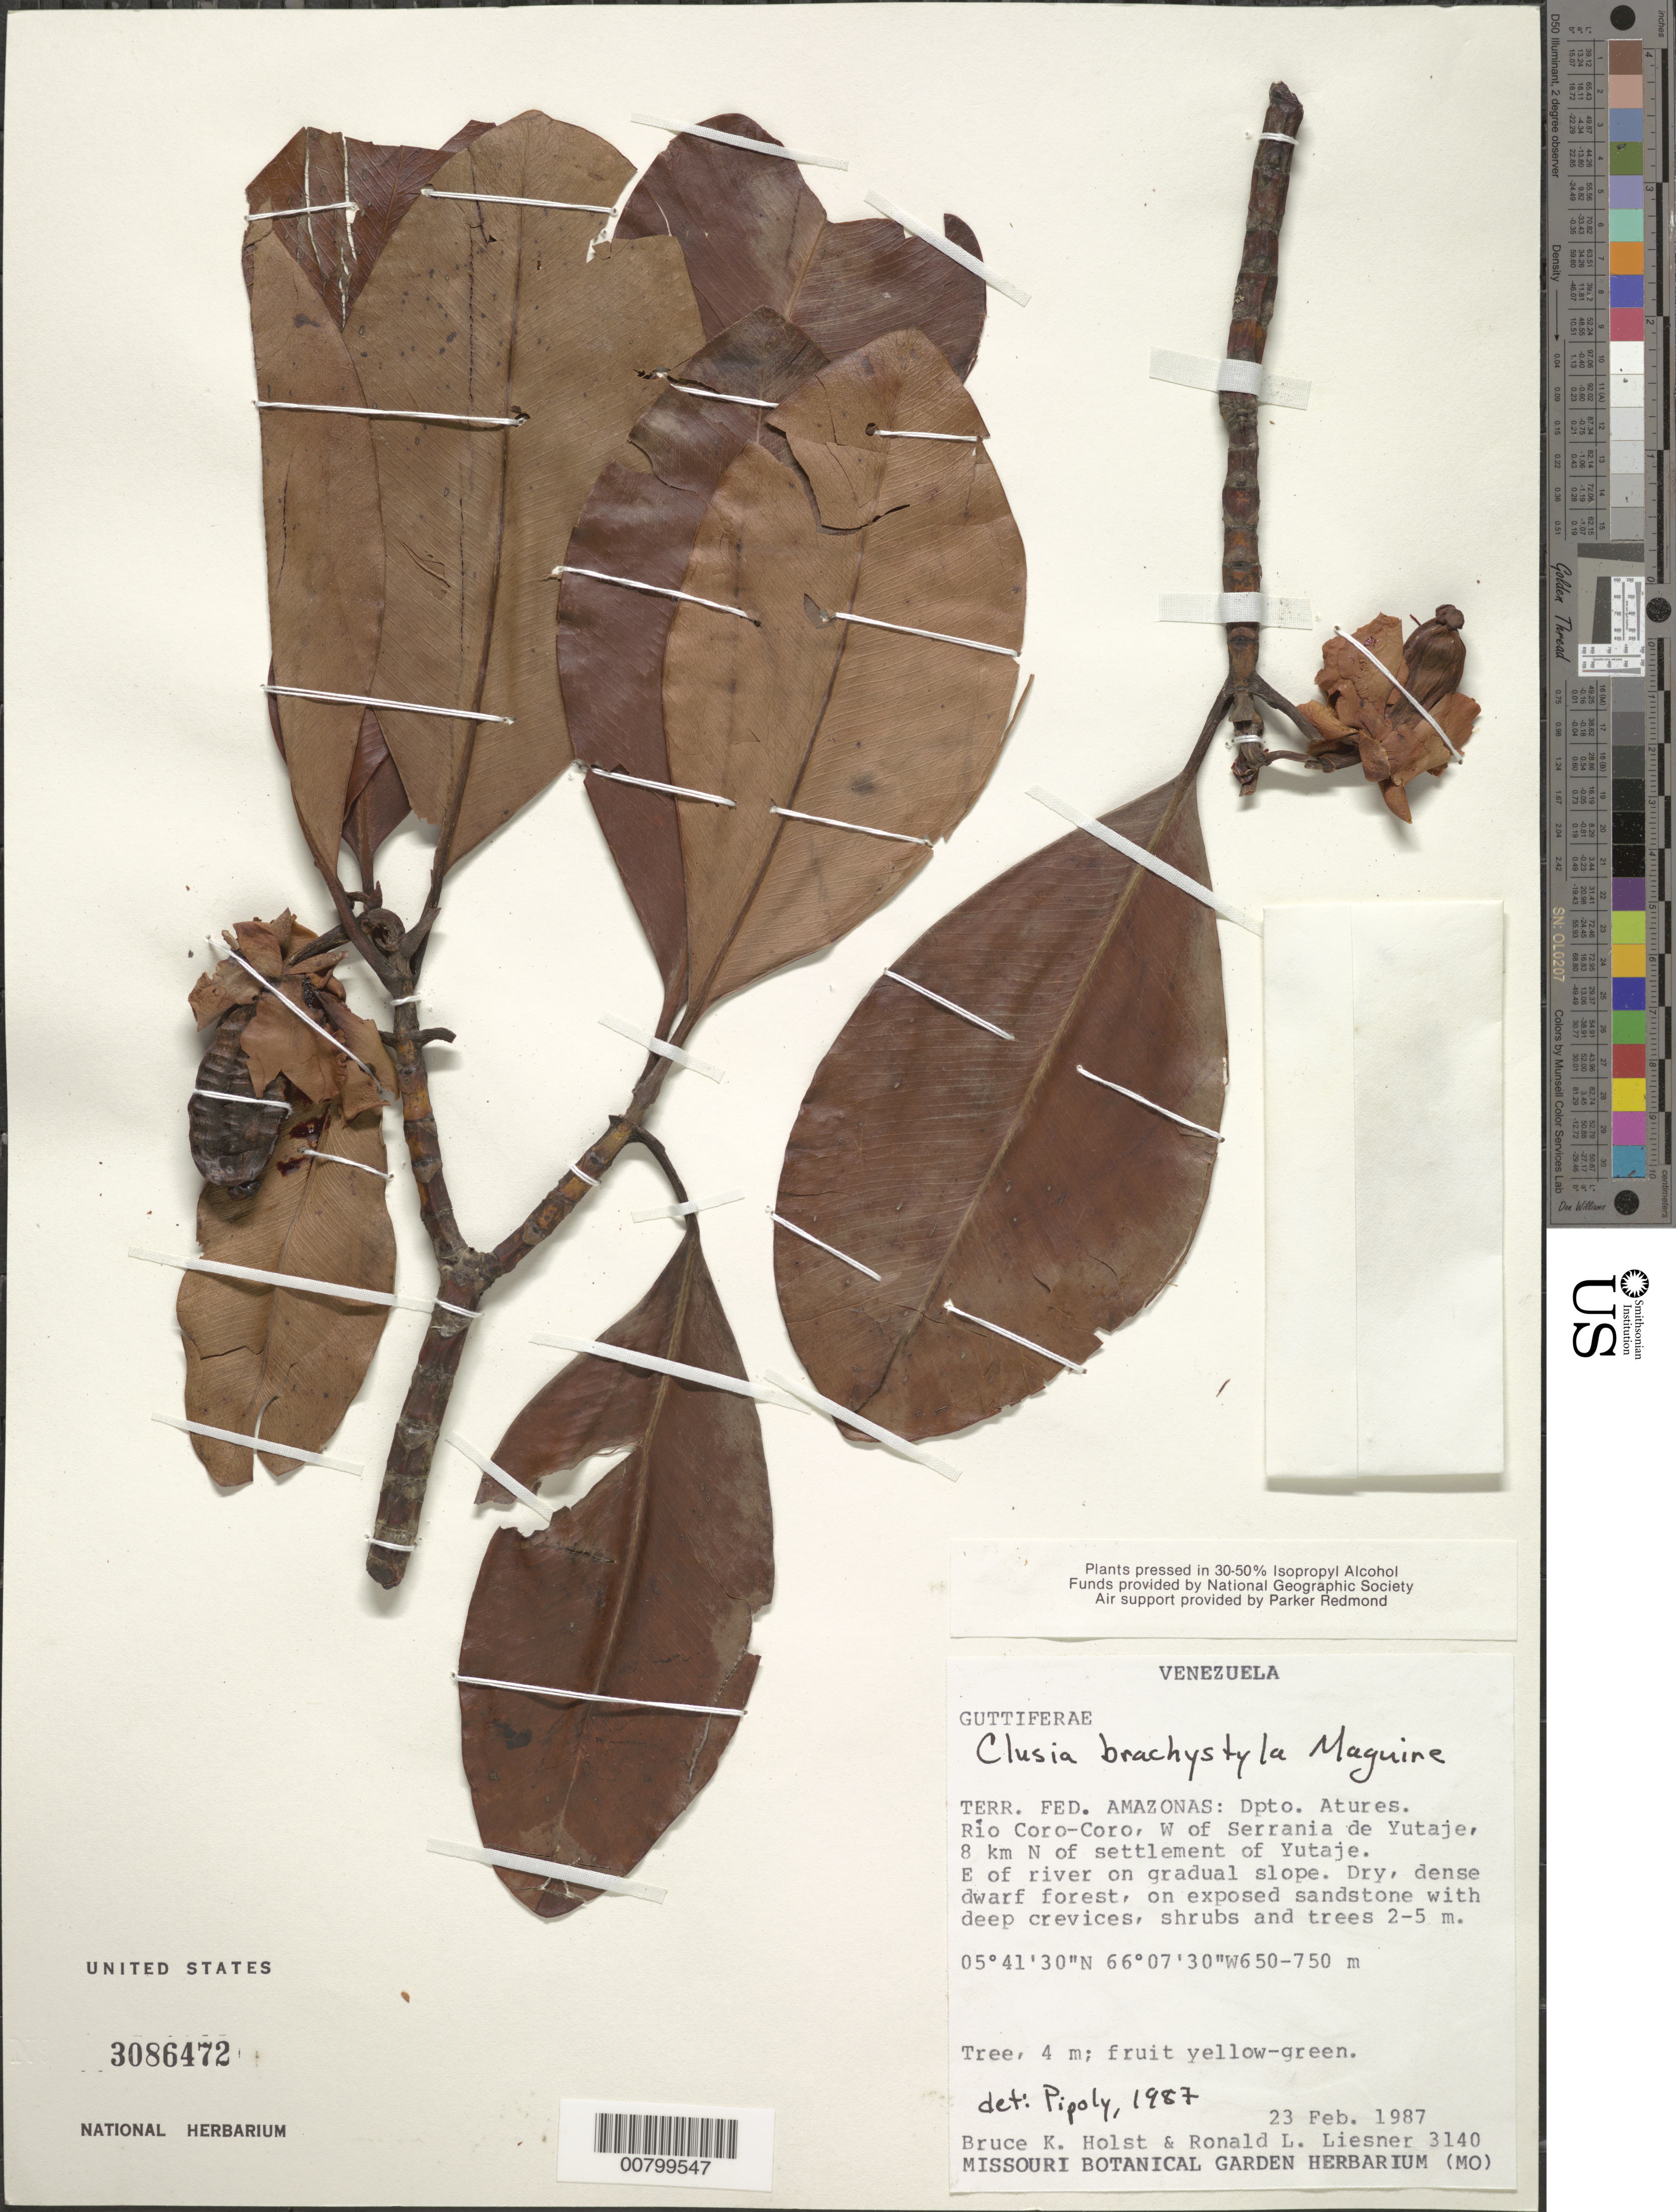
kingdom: Plantae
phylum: Tracheophyta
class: Magnoliopsida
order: Malpighiales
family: Clusiaceae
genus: Clusia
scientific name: Clusia brachystyla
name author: Maguire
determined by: Pipoly, J. J., III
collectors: B. Holst & R. L. Liesner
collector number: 3140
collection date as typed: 23-Feb-87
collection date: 1987-02-23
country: Venezuela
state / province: Amazonas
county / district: Atures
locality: Río Coro-Coro, W of Serrania de Yutajé, 8 km N of Yutajé settlement. E of river on gradual slope.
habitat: Dry, dense dwarf forest on exposed sandstone with deep crevices, schrubs and trees 2-5m.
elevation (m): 650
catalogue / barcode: US 3086472